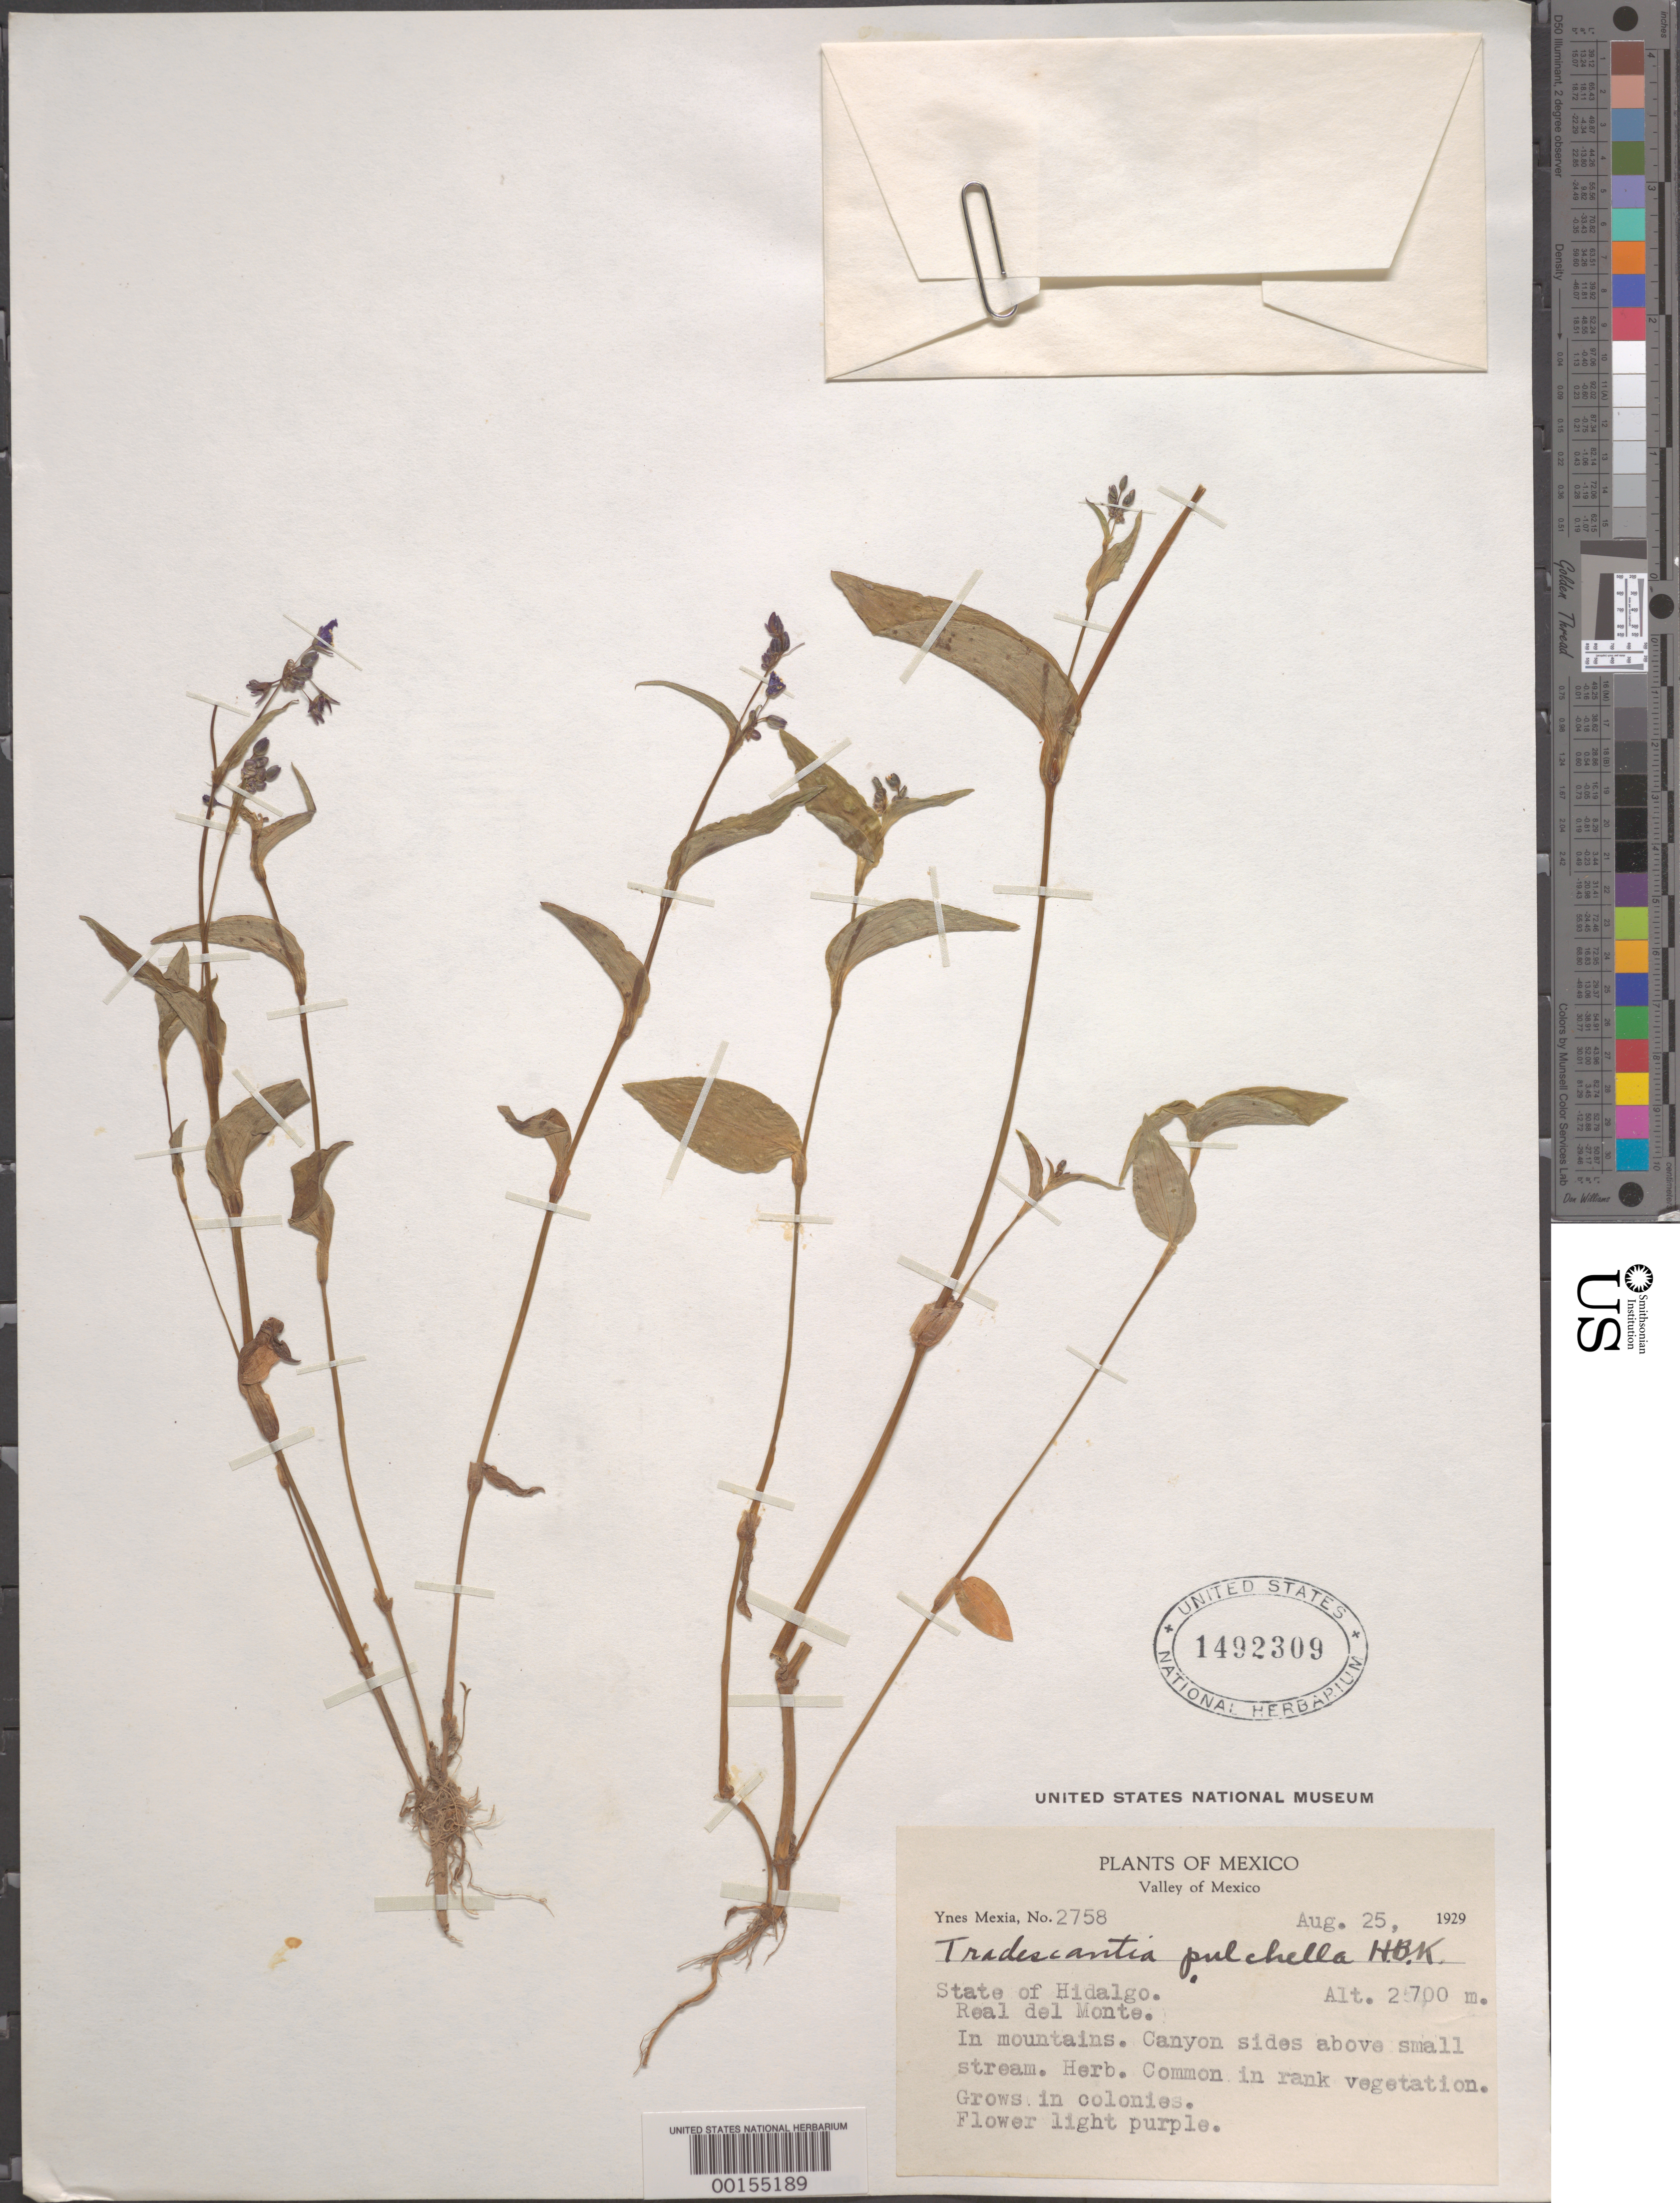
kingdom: Plantae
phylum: Tracheophyta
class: Liliopsida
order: Commelinales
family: Commelinaceae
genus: Gibasis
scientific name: Gibasis pulchella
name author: (Kunth) Raf.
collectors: Y. Mexia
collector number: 2758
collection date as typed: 25 Aug 1929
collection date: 1929-08-25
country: Mexico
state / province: Hidalgo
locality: Real del Monte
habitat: Canyon sides above stream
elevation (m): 2700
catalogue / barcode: US 1492309